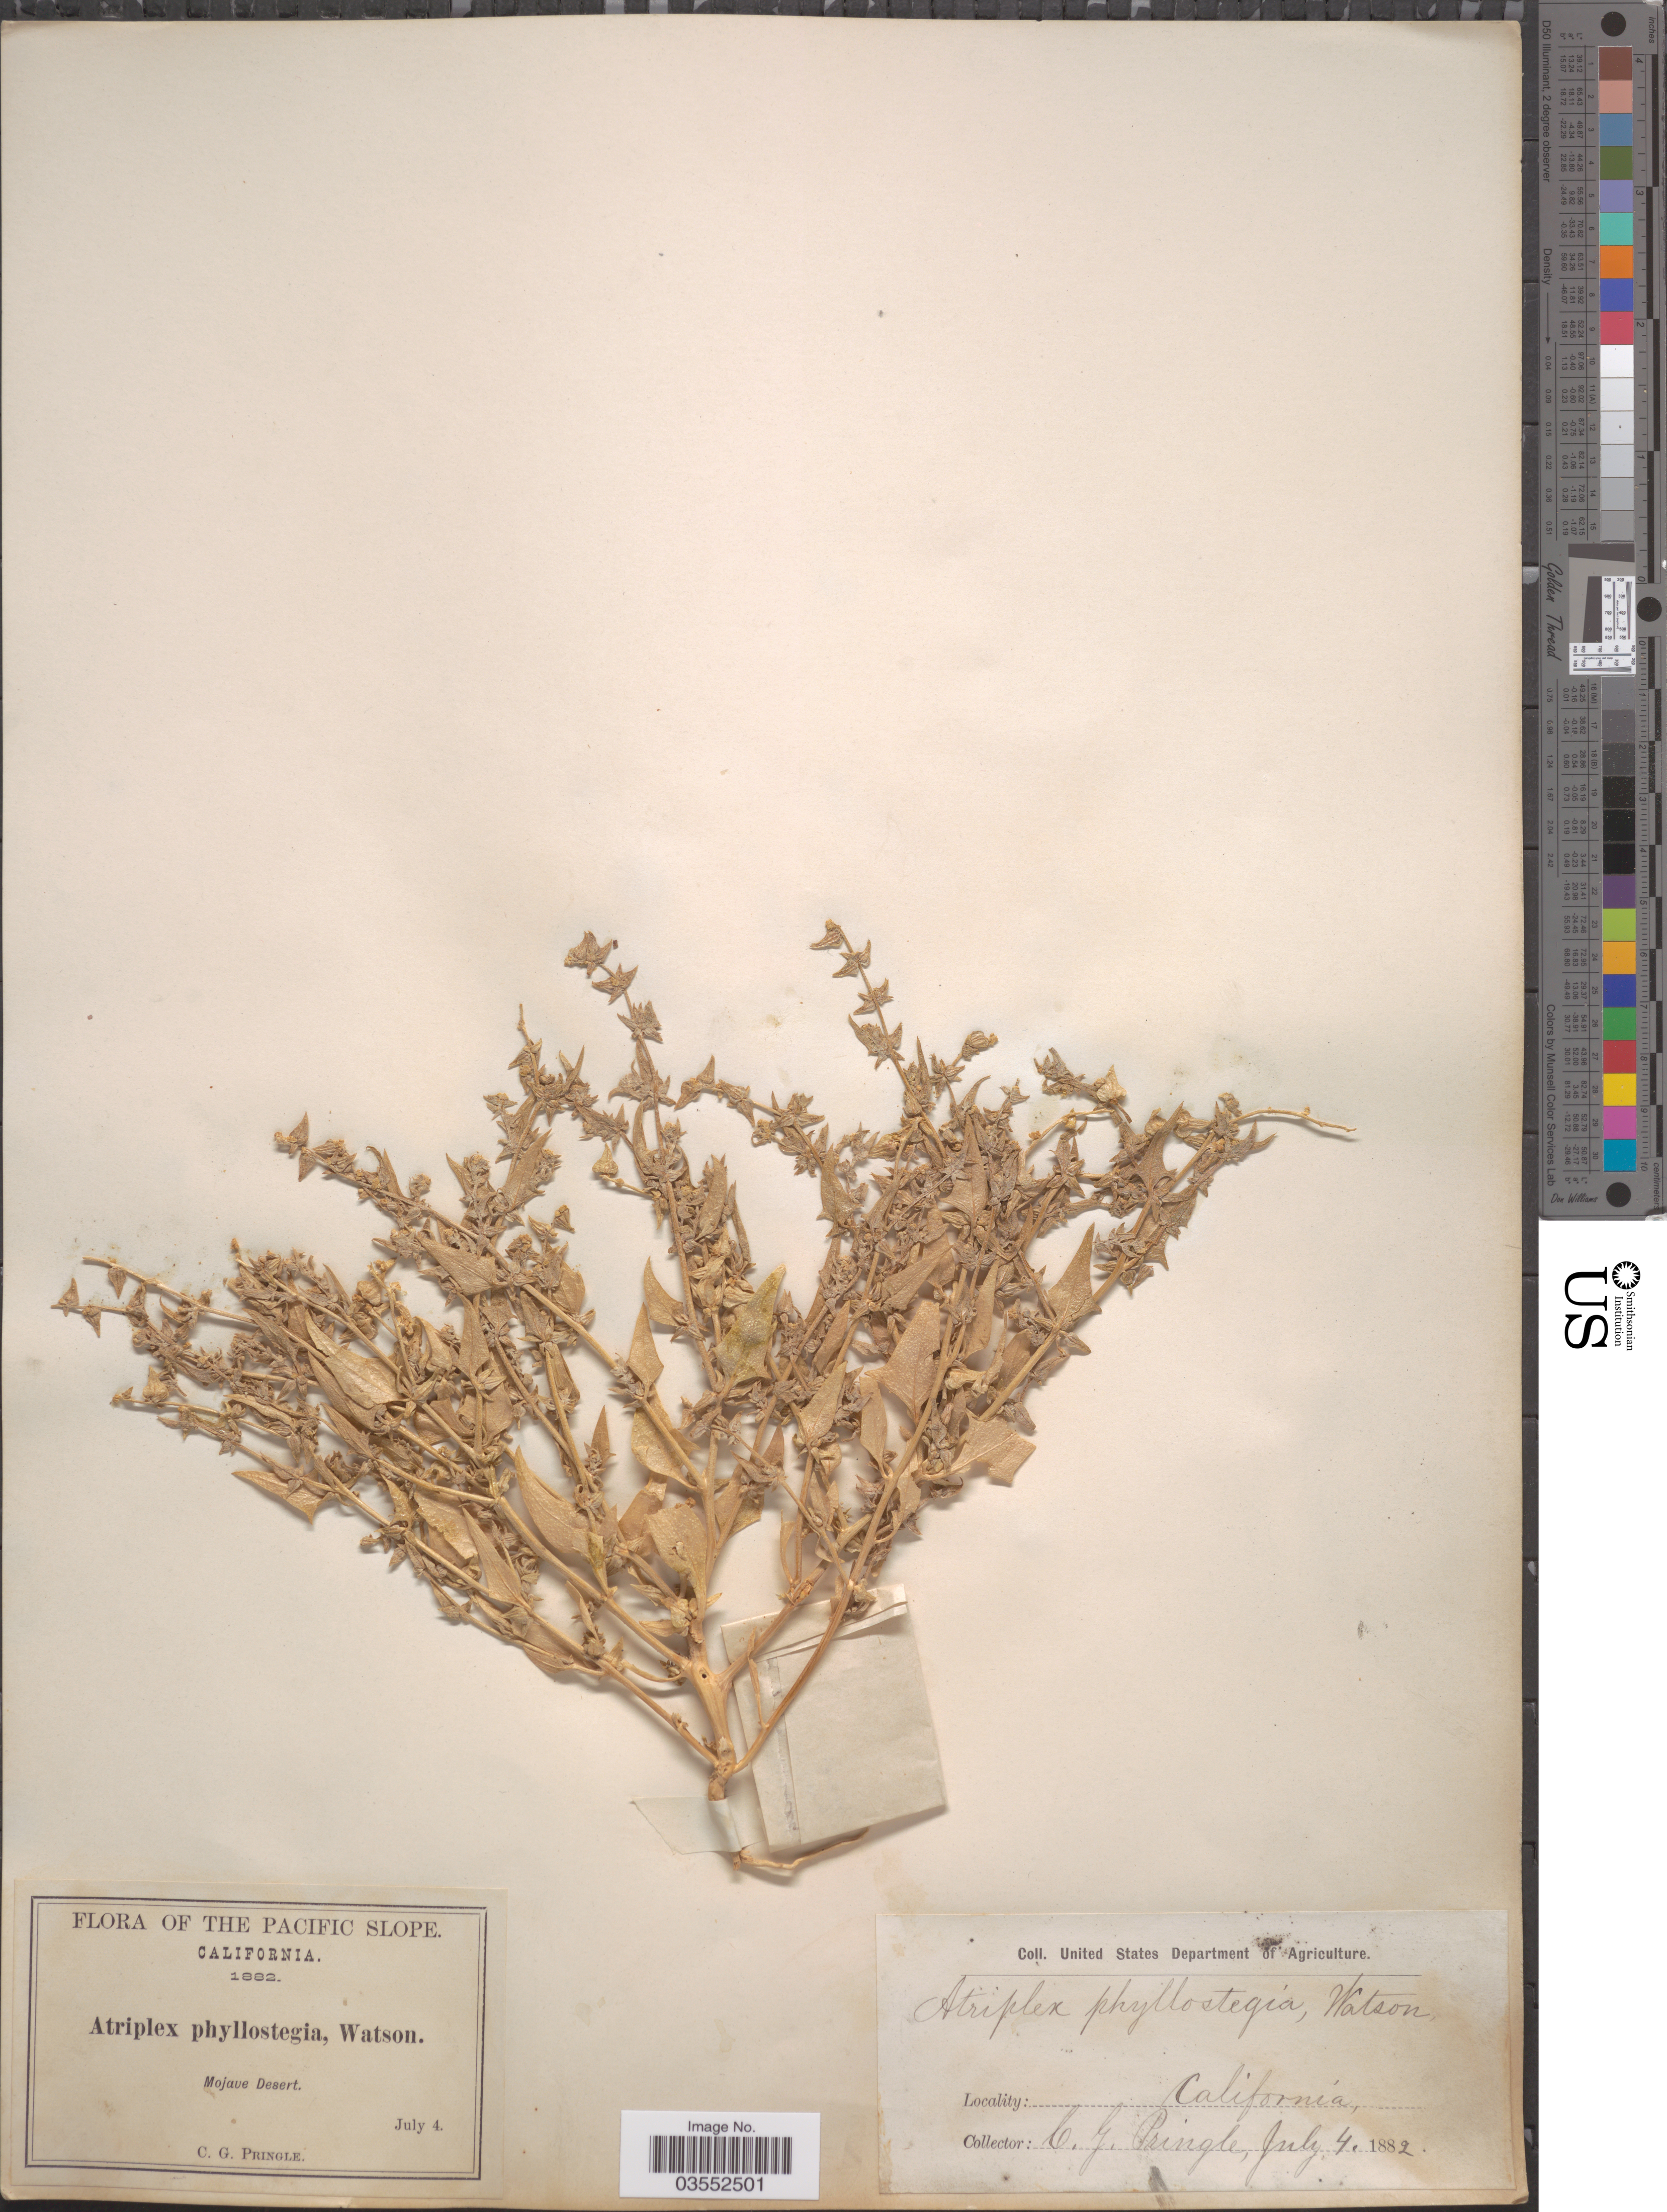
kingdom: Plantae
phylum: Tracheophyta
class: Magnoliopsida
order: Caryophyllales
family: Amaranthaceae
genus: Atriplex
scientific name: Atriplex phyllostegia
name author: (Torr. ex S. Watson) S. Watson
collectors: C. G. Pringle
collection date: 1882-07-04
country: United States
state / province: California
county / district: San Bernardino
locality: The Pacific Slope. Mojave Desert.